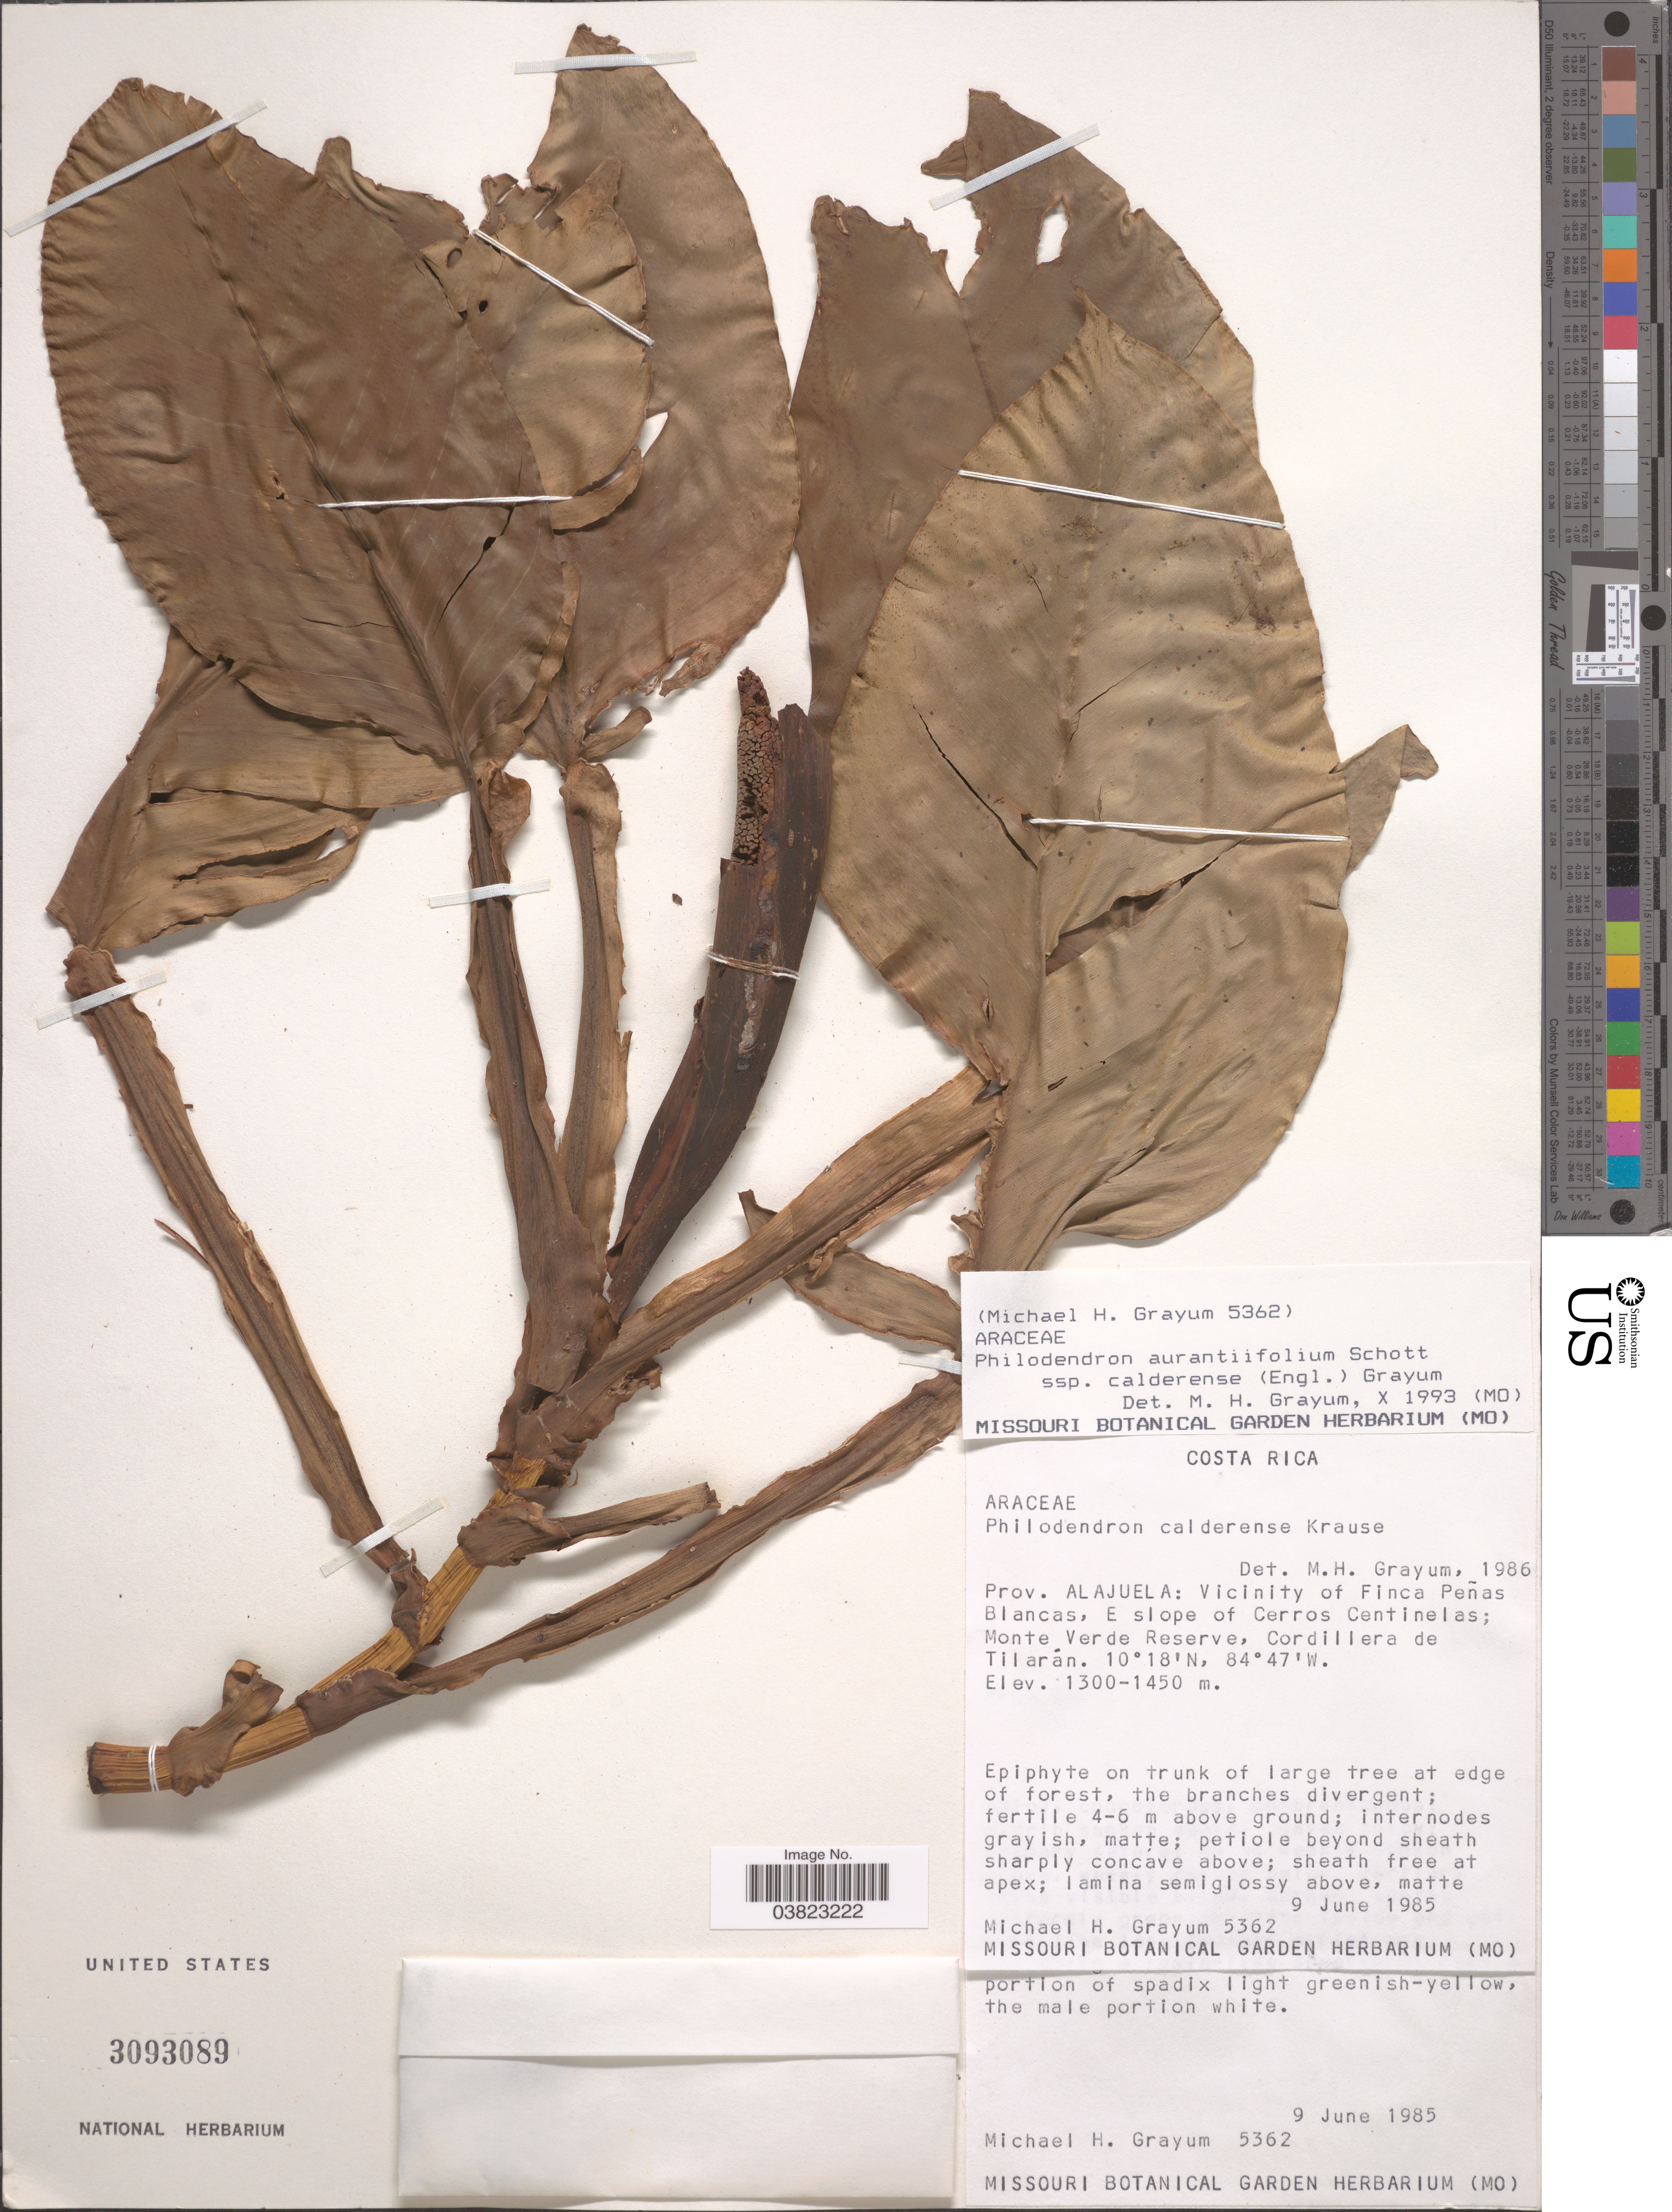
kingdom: Plantae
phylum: Tracheophyta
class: Liliopsida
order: Alismatales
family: Araceae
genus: Philodendron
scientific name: Philodendron aurantiifolium subsp. calderense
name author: Schott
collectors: M. H. Grayum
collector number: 5362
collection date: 1985-06-09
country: Costa Rica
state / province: Alajuela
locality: Vicinity of Finca Peñas Blancas, E slope of Cerros Centinelas; Monte Verde Reserve, Cordillera de Tilarán.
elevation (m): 1300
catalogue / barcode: US 3093089